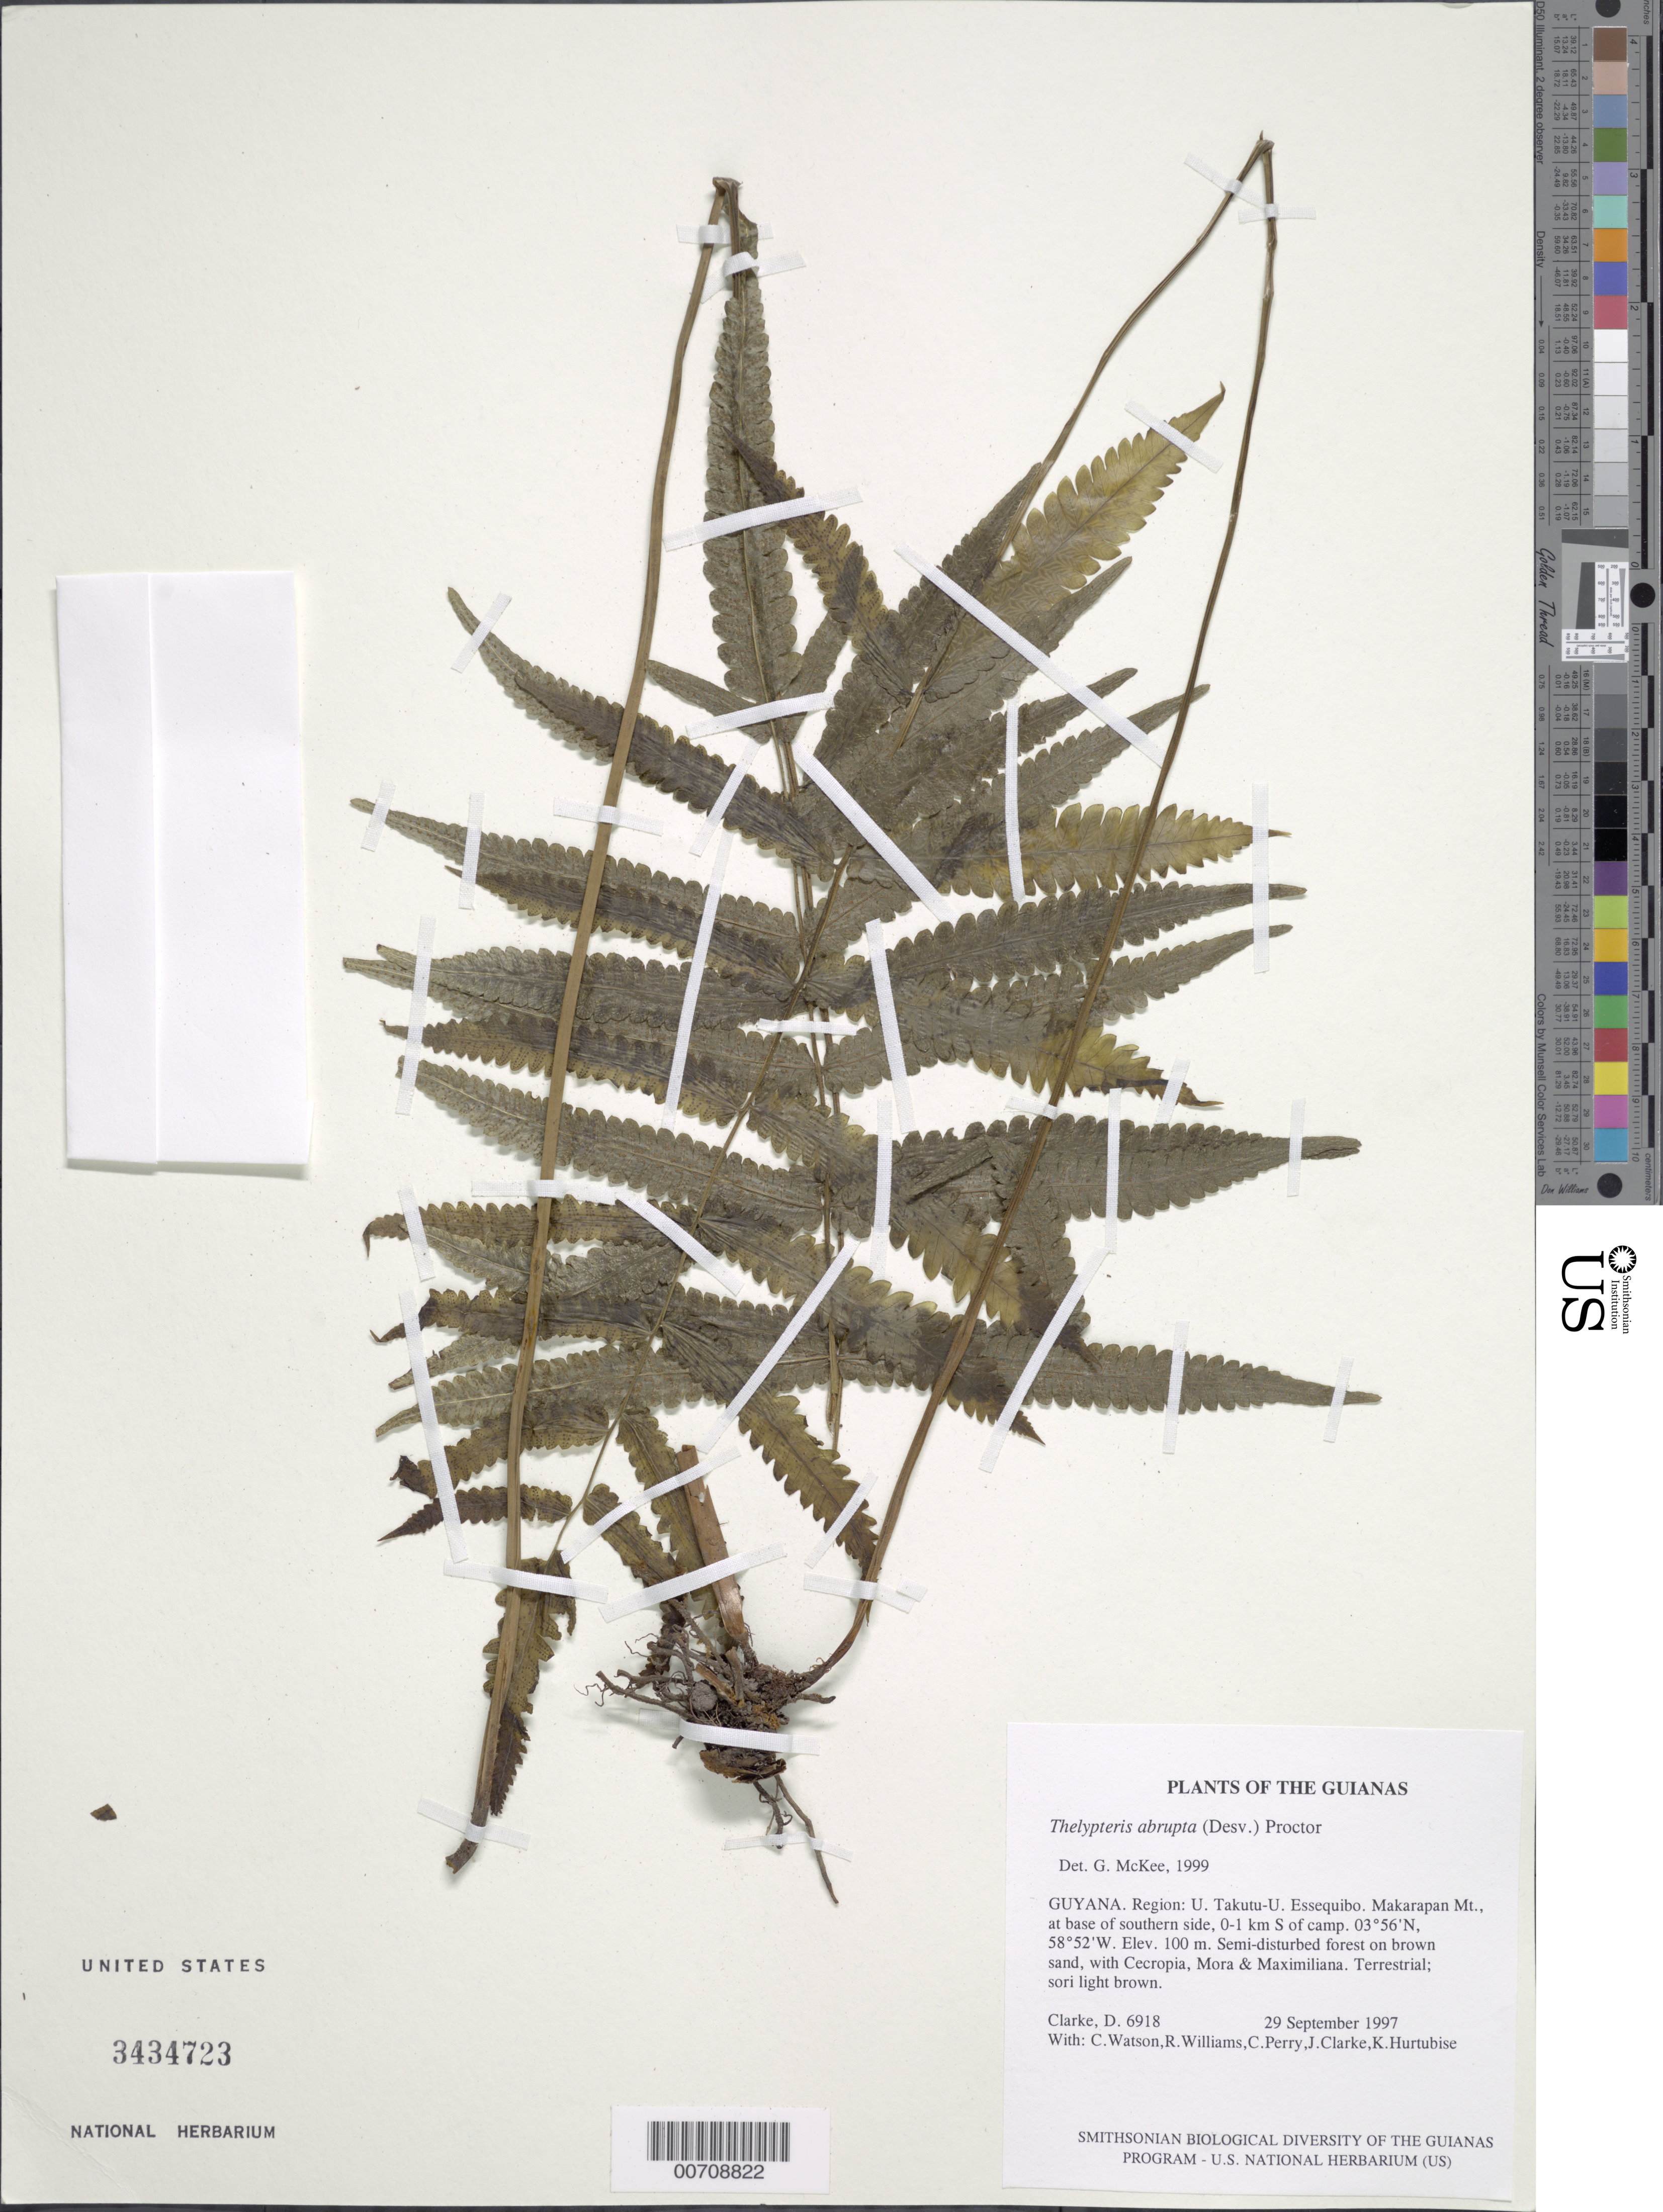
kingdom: Plantae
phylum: Tracheophyta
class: Polypodiopsida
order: Polypodiales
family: Thelypteridaceae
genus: Goniopteris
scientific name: Goniopteris abrupta (Desv.) comb. nov., ined 2015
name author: (Desv.)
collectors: H. D. Clarke, C. Watson, R. Williams, C. Perry, J. Clarke & K. Hurtubise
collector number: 6918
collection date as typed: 29 September 1997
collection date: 1997-09-29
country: Guyana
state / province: U. Takutu-U. Essequibo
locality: Makarapan Mt., at base of southern side, 0-1 km S of camp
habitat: Semi-disturbed forest on brown sand, with Cecropia, Mora & Maximiliana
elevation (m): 100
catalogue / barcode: US 3434723